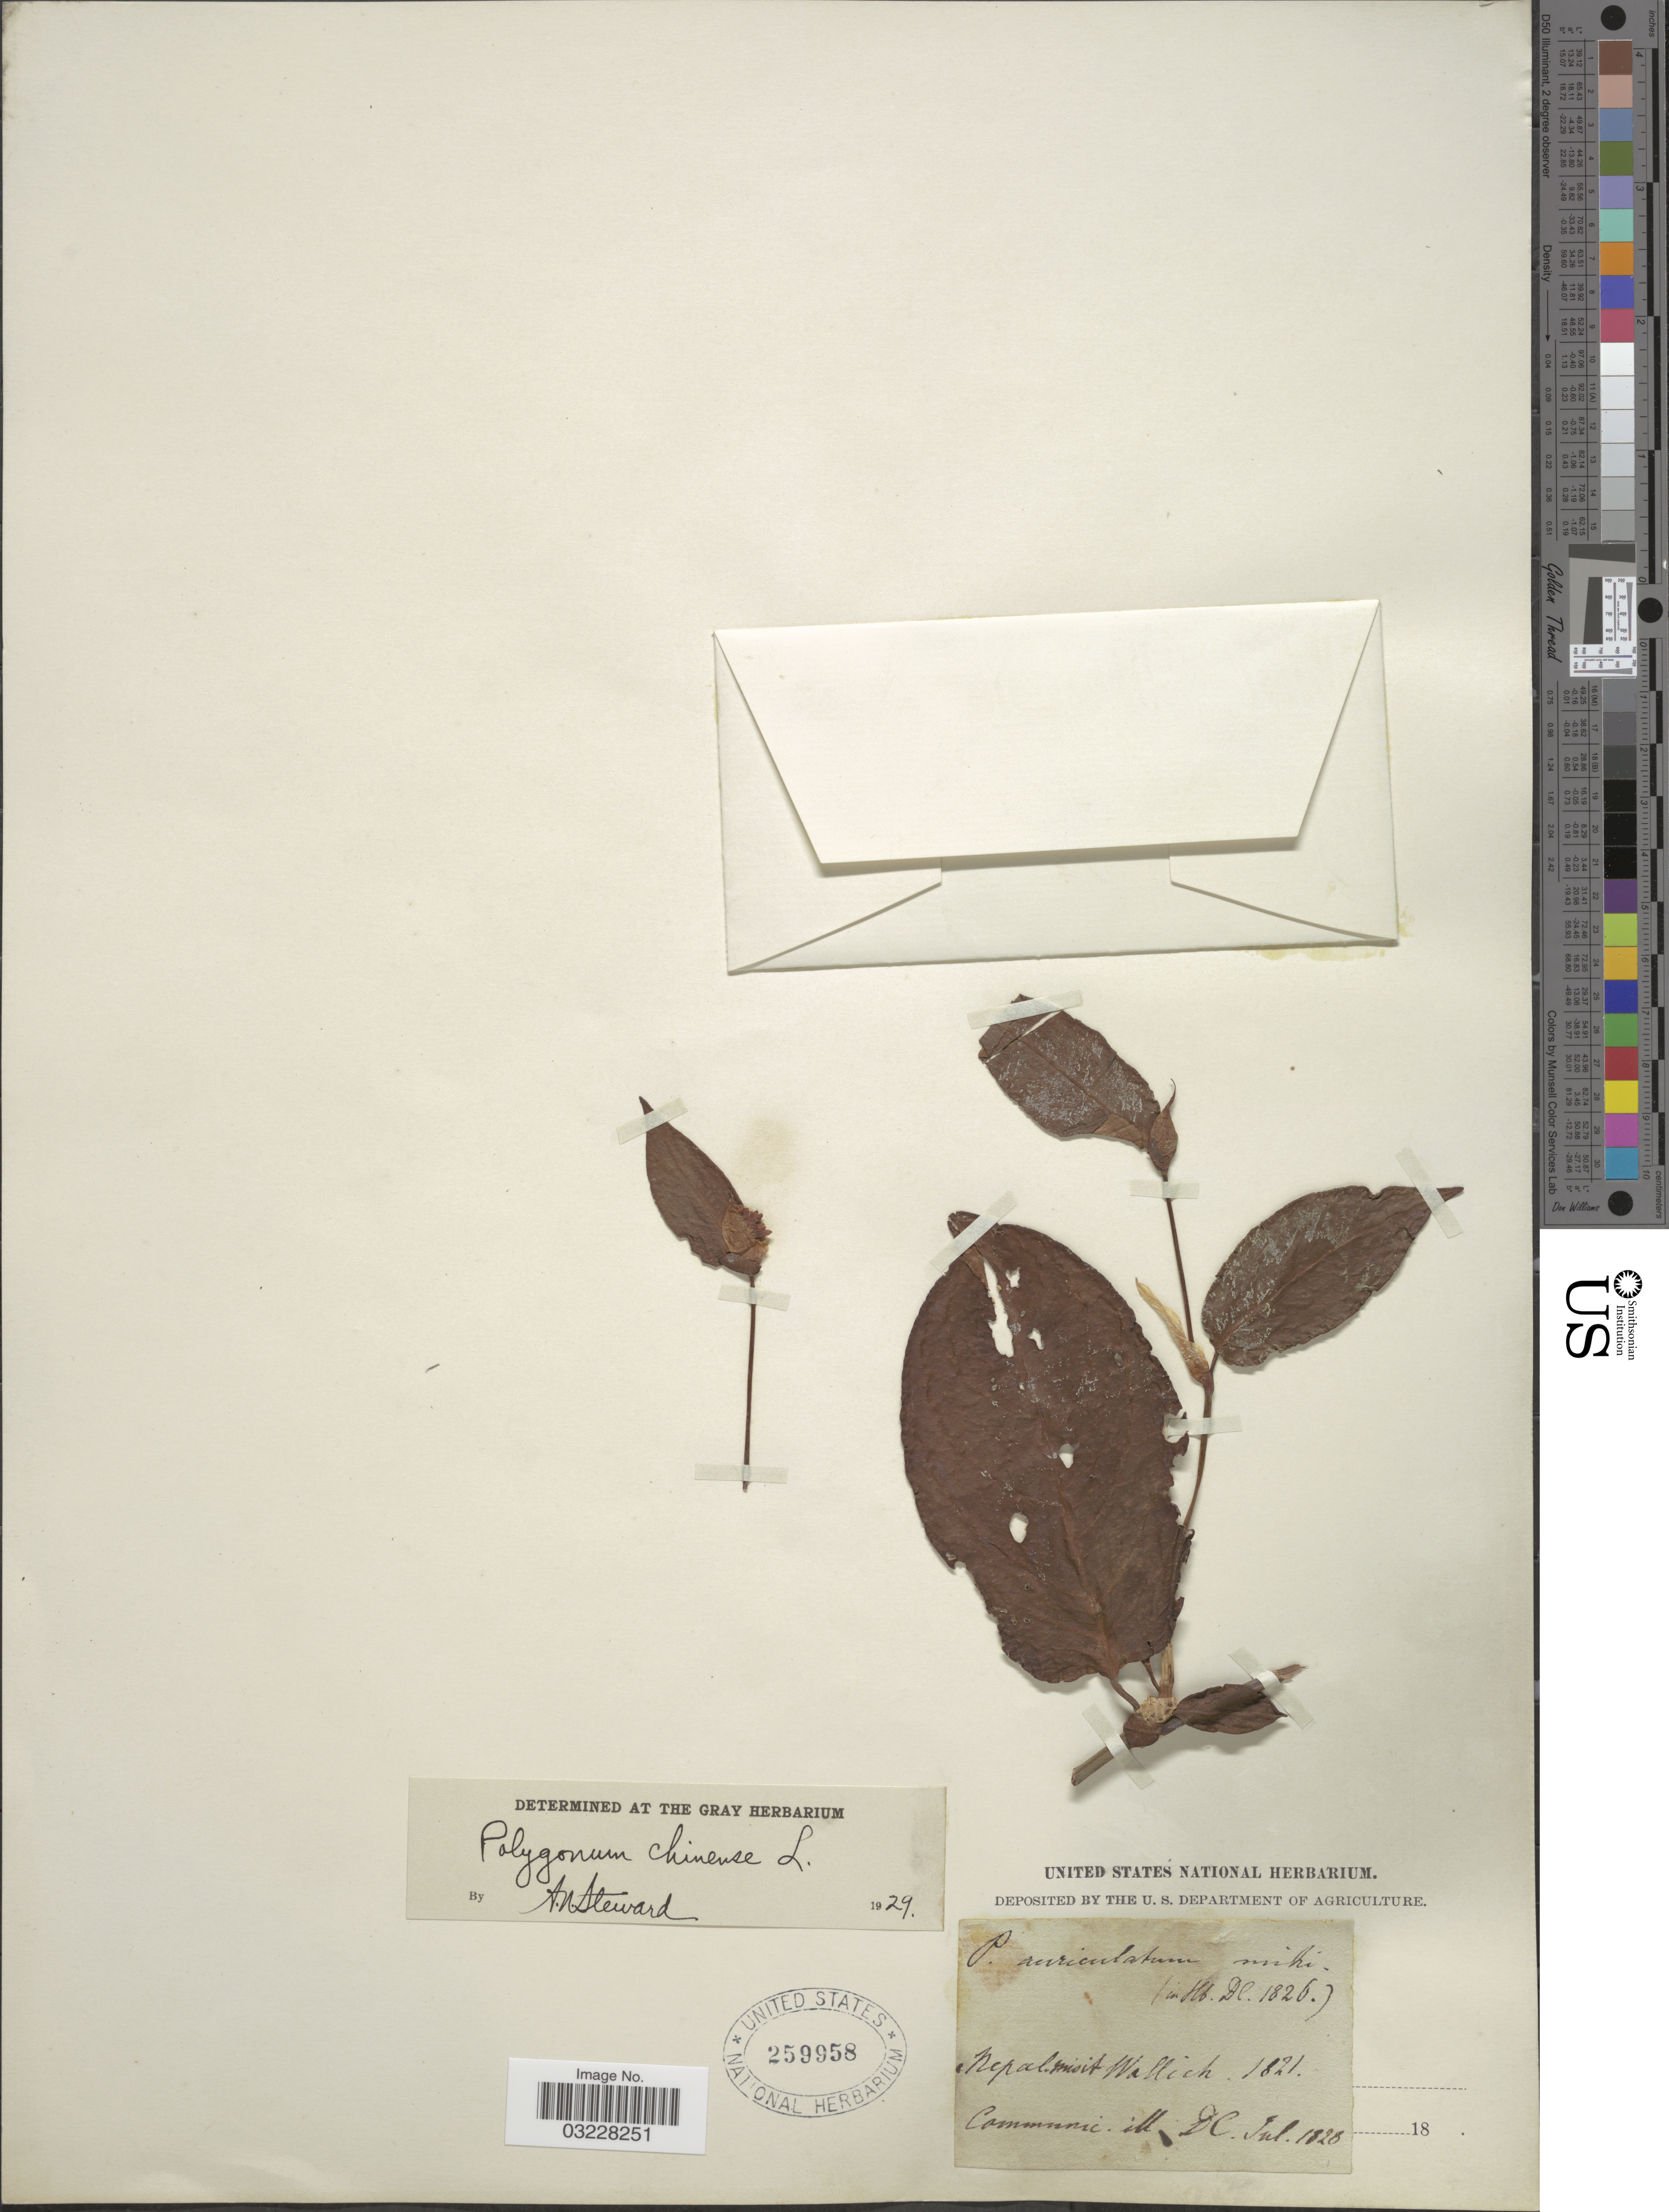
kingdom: Plantae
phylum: Tracheophyta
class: Magnoliopsida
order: Caryophyllales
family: Polygonaceae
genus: Polygonum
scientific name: Polygonum chinense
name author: L.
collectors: ex herb. United States National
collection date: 1821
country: Nepal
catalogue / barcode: US 259958